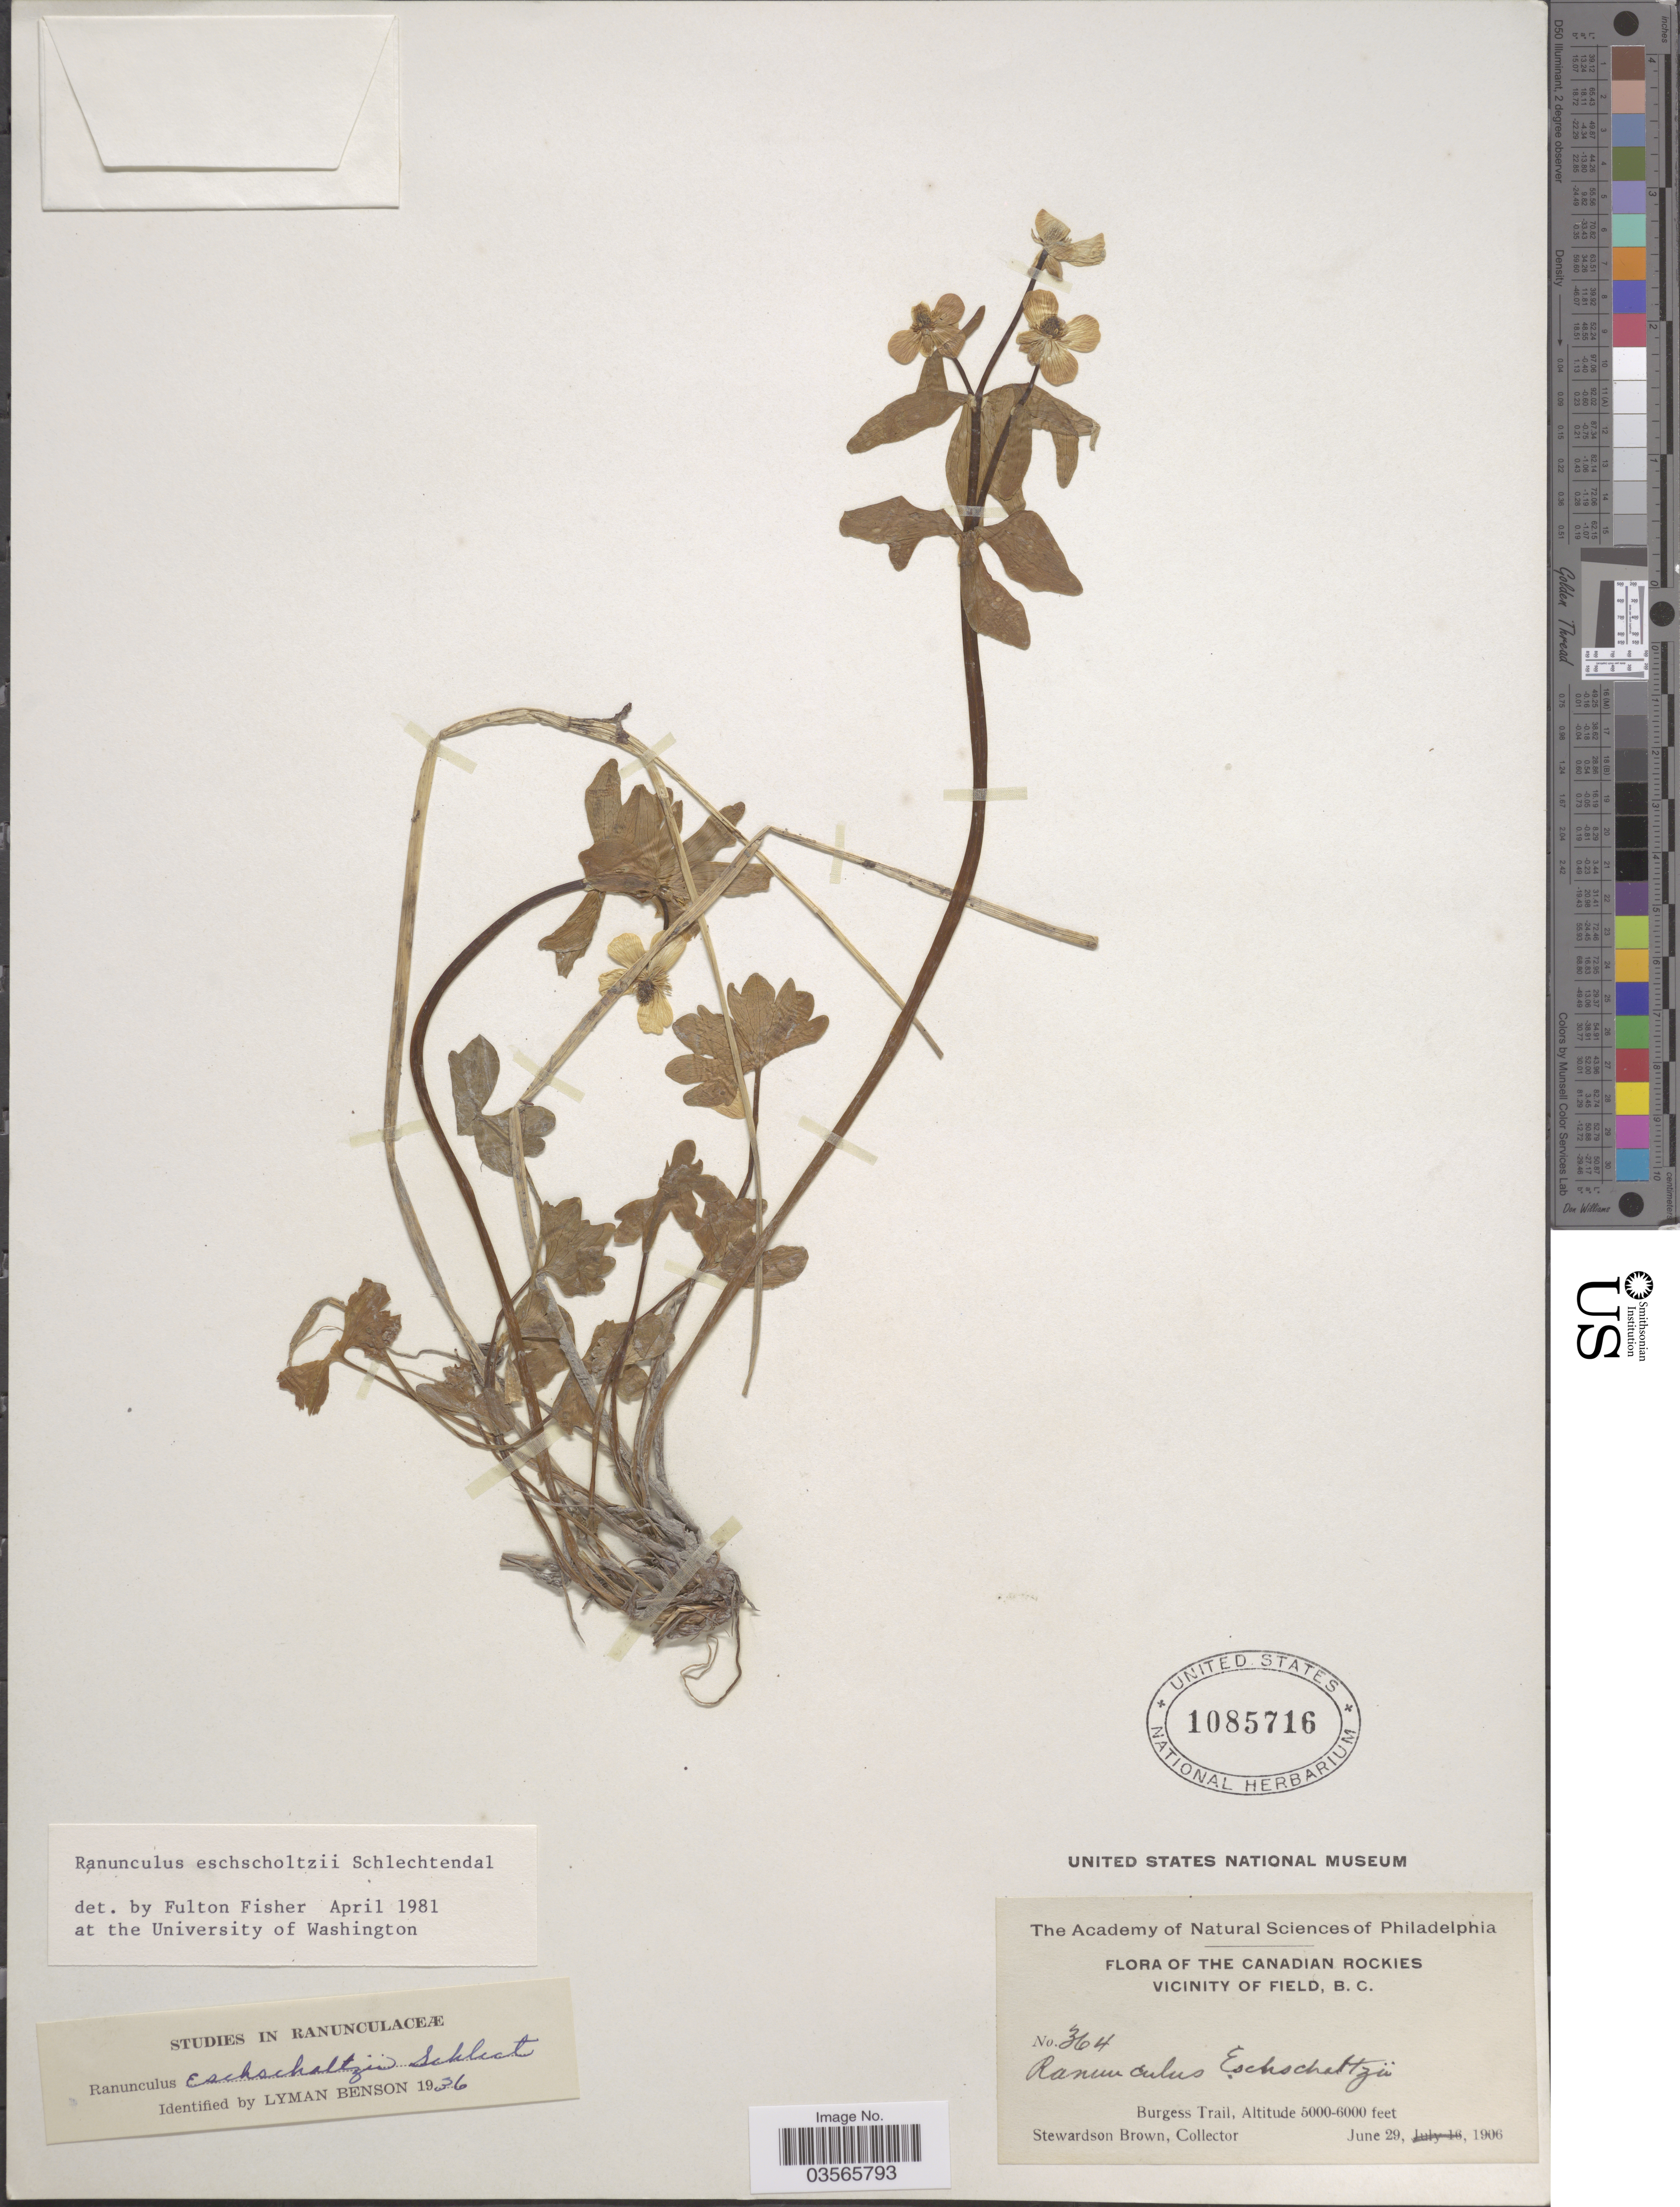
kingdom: Plantae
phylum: Tracheophyta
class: Magnoliopsida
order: Ranunculales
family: Ranunculaceae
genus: Ranunculus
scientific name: Ranunculus eschscholtzii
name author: Schltdl.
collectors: S. Brown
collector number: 364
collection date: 1906-06-29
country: Canada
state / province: British Columbia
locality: The Canadian Rockies, Vicinity of Field. Burgess Trail.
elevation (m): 1524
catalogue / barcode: US 1085716